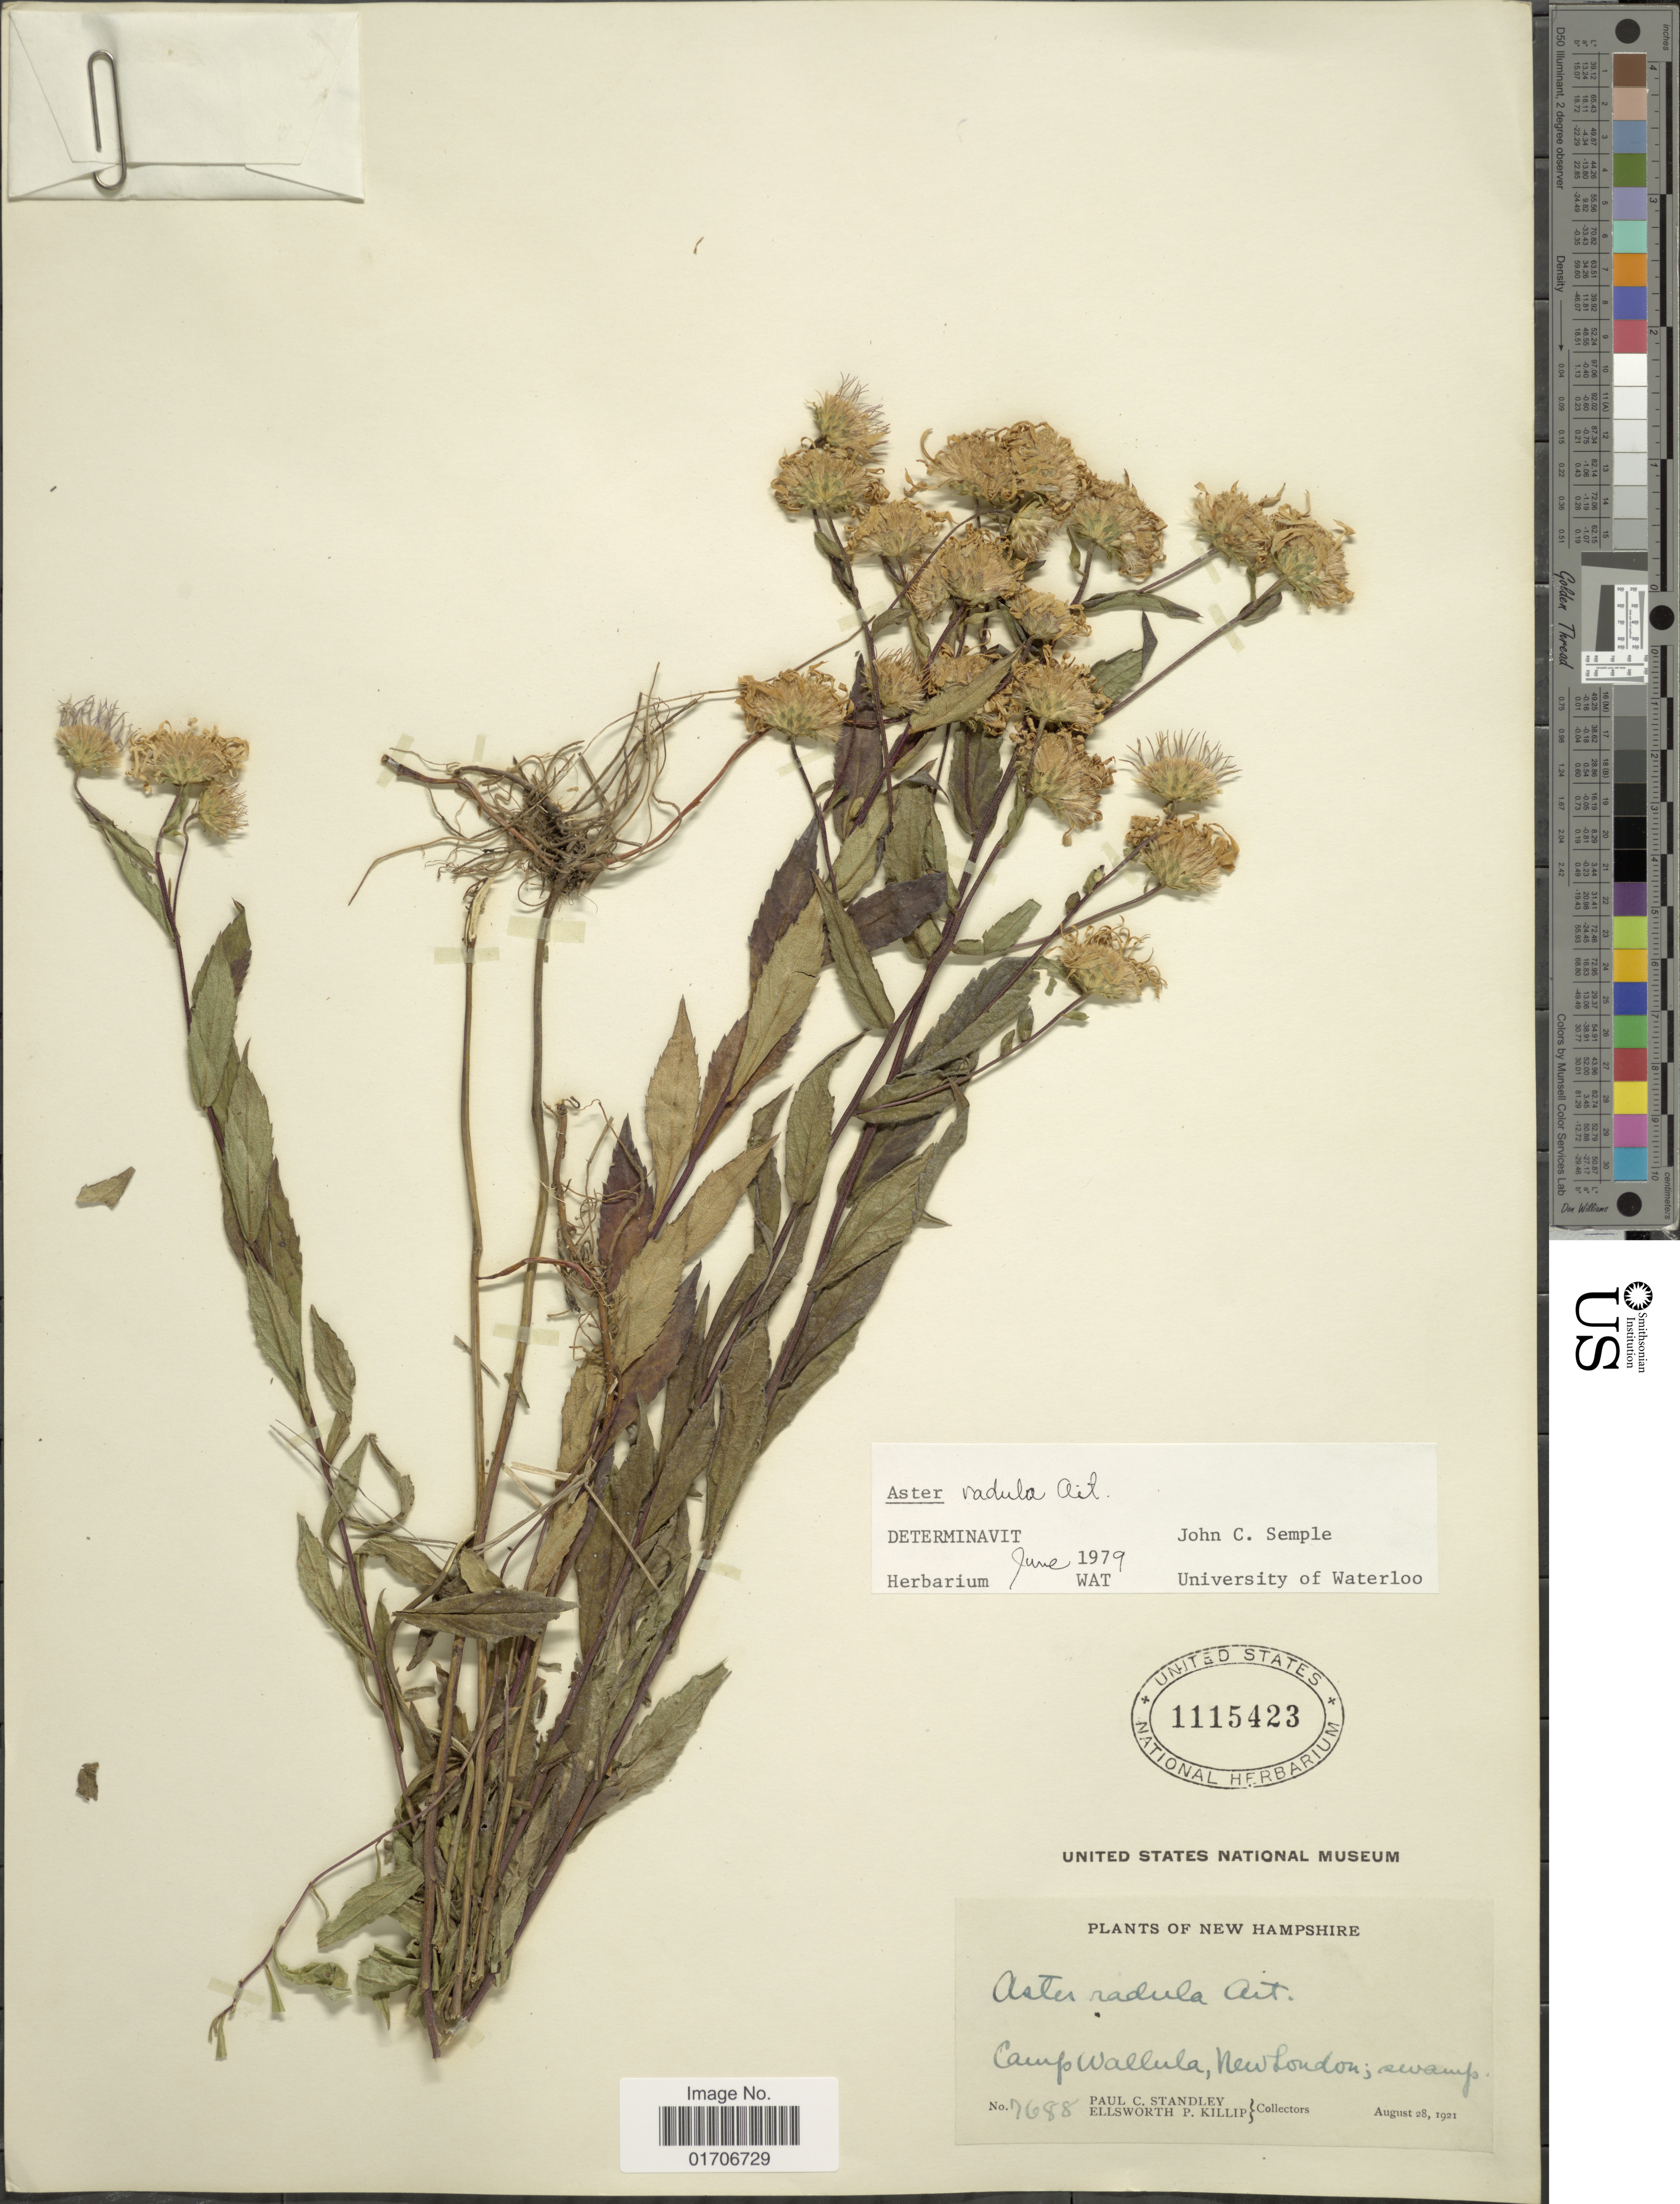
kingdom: Plantae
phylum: Tracheophyta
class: Magnoliopsida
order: Asterales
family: Asteraceae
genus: Eurybia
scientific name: Eurybia radula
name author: (Aiton) G.L. Nesom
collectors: P. C. Standley & E. P. Killip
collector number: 7688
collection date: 1921-08-28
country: United States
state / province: New Hampshire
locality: Camp Wallula, New London.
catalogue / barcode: US 1115423